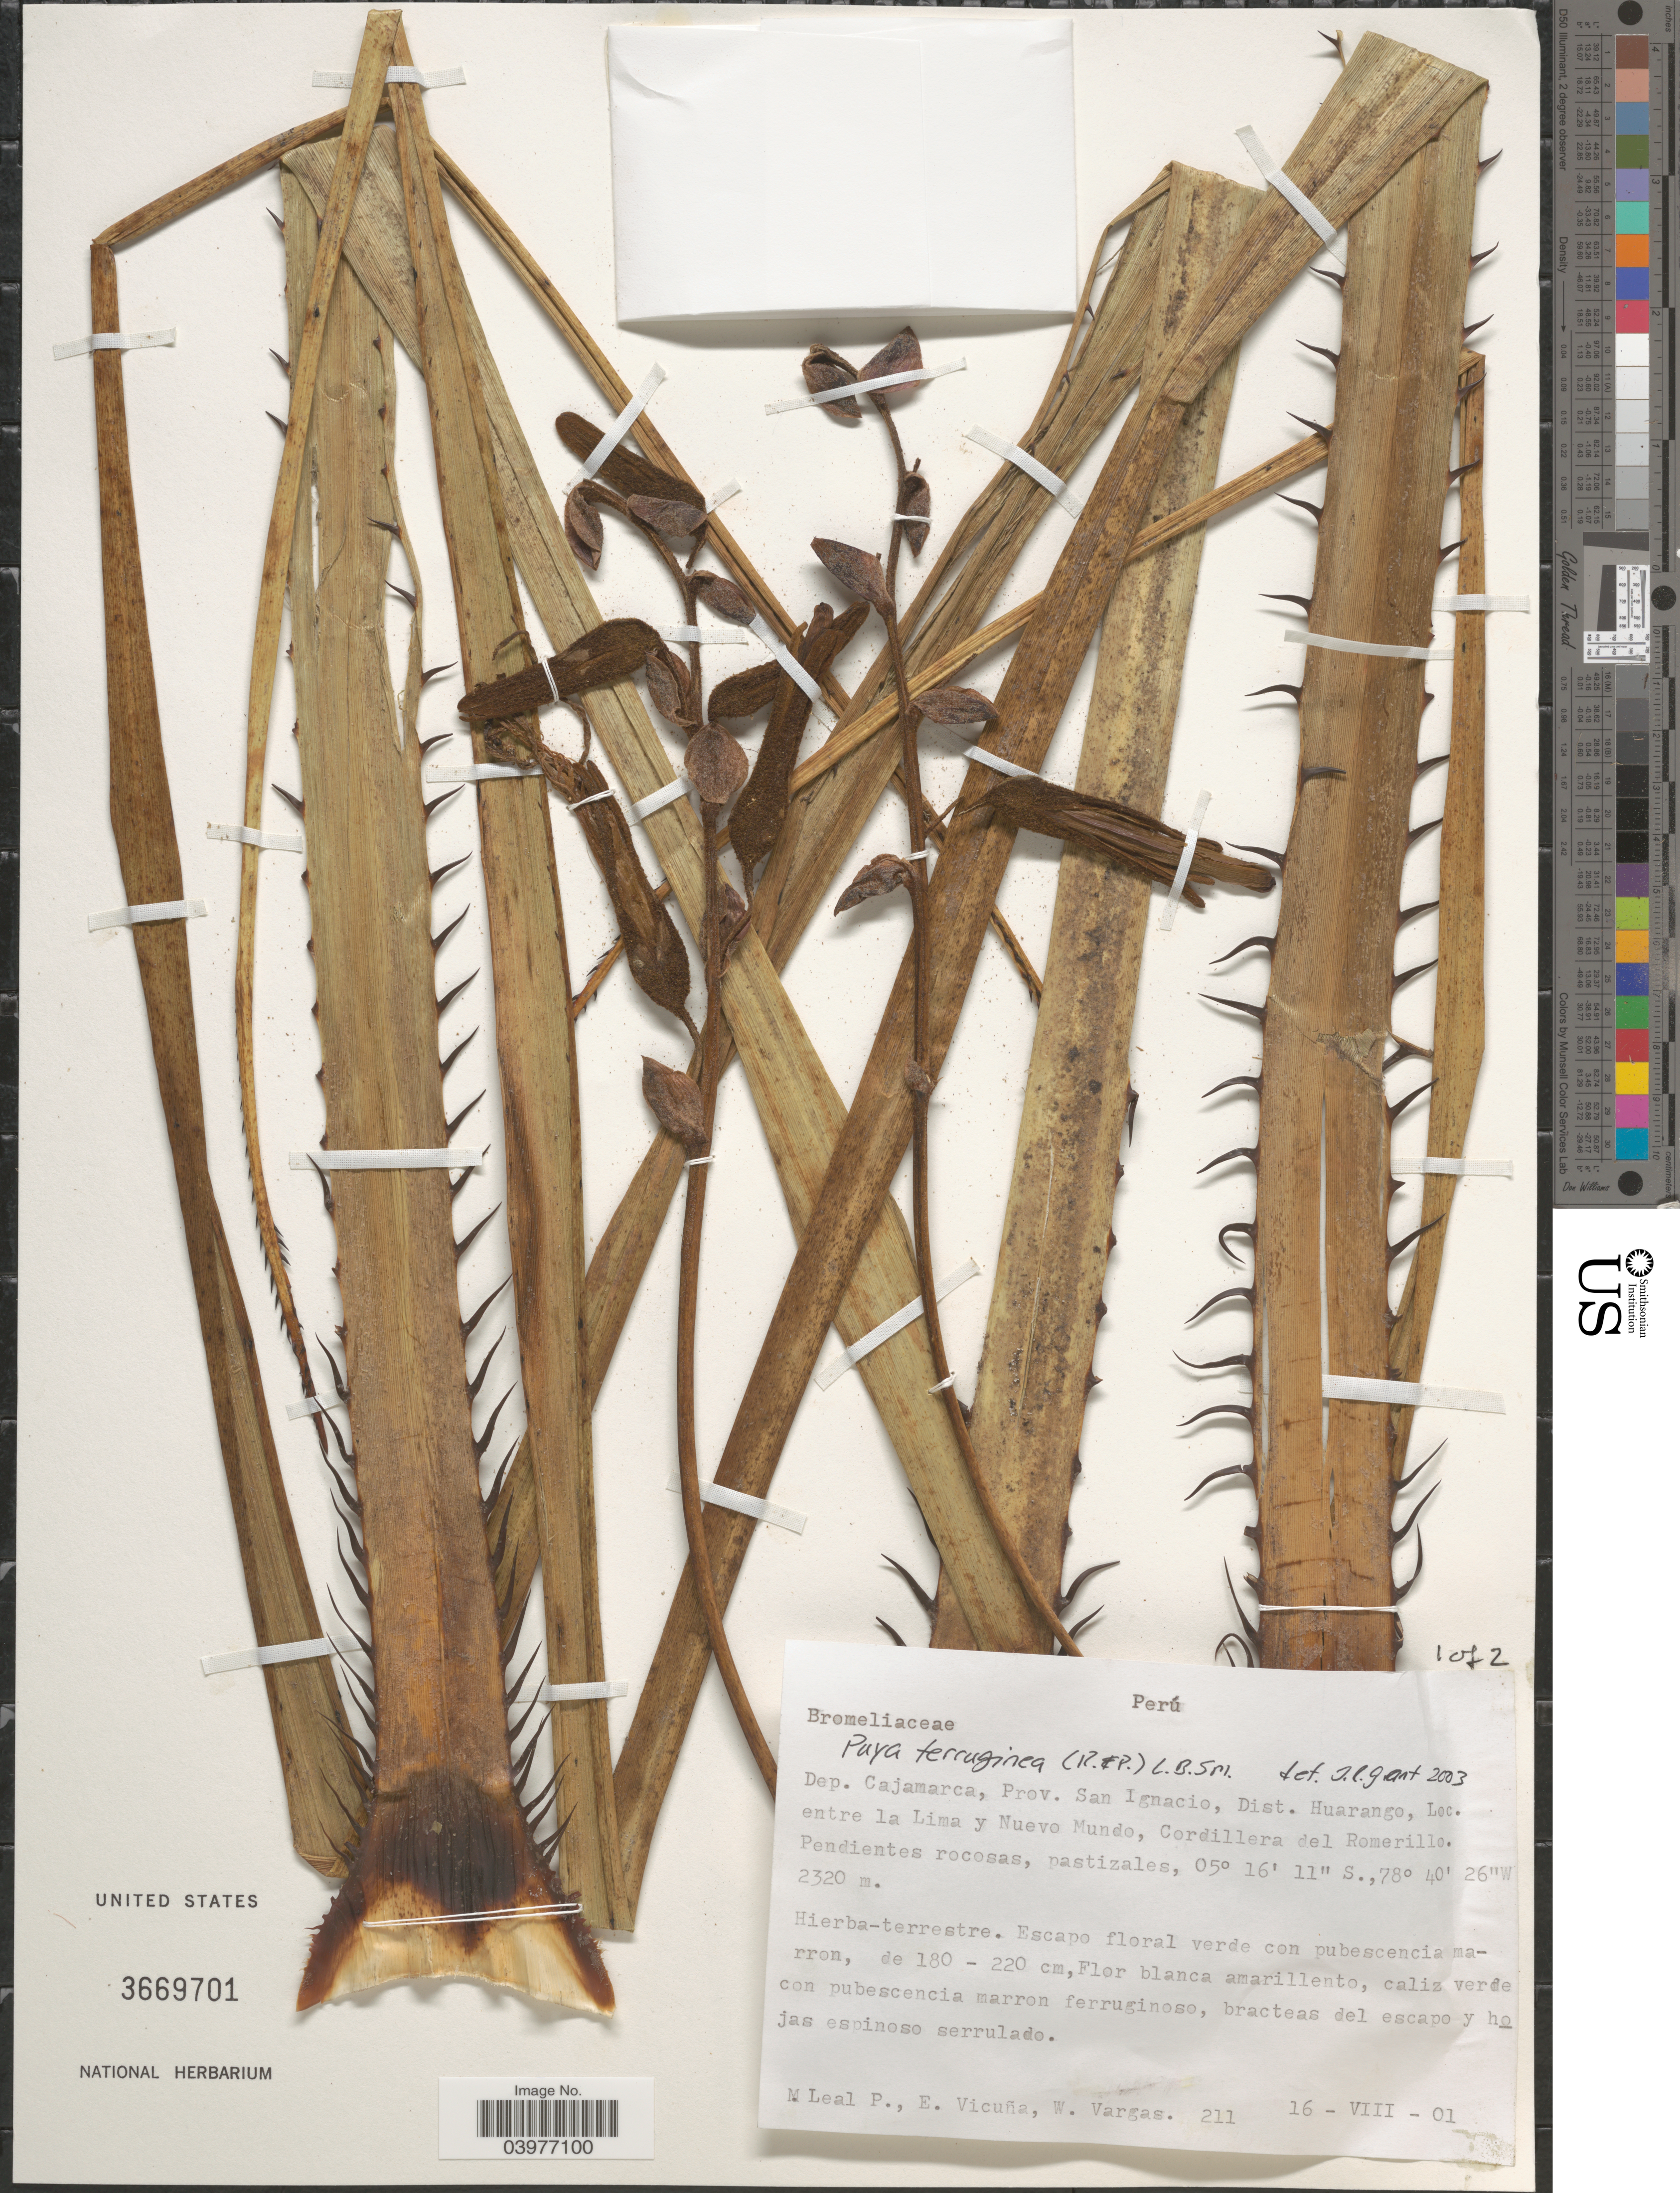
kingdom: Plantae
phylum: Tracheophyta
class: Liliopsida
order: Poales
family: Bromeliaceae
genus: Puya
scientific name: Puya ferruginea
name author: (Ruiz & Pav.) L.B. Sm.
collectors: M. E. Leal, E. Vicuña & W. Vargas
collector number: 211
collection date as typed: Transcribed d/m/y: 16/8/1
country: Peru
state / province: Cajamarca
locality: Dep. Cajamarca, Prov. San Ignacio, Dist. Huarango. Entre la Lima y Nuevo Mundo, Cordillera del Romerillo.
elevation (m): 2320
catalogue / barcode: US 3669701